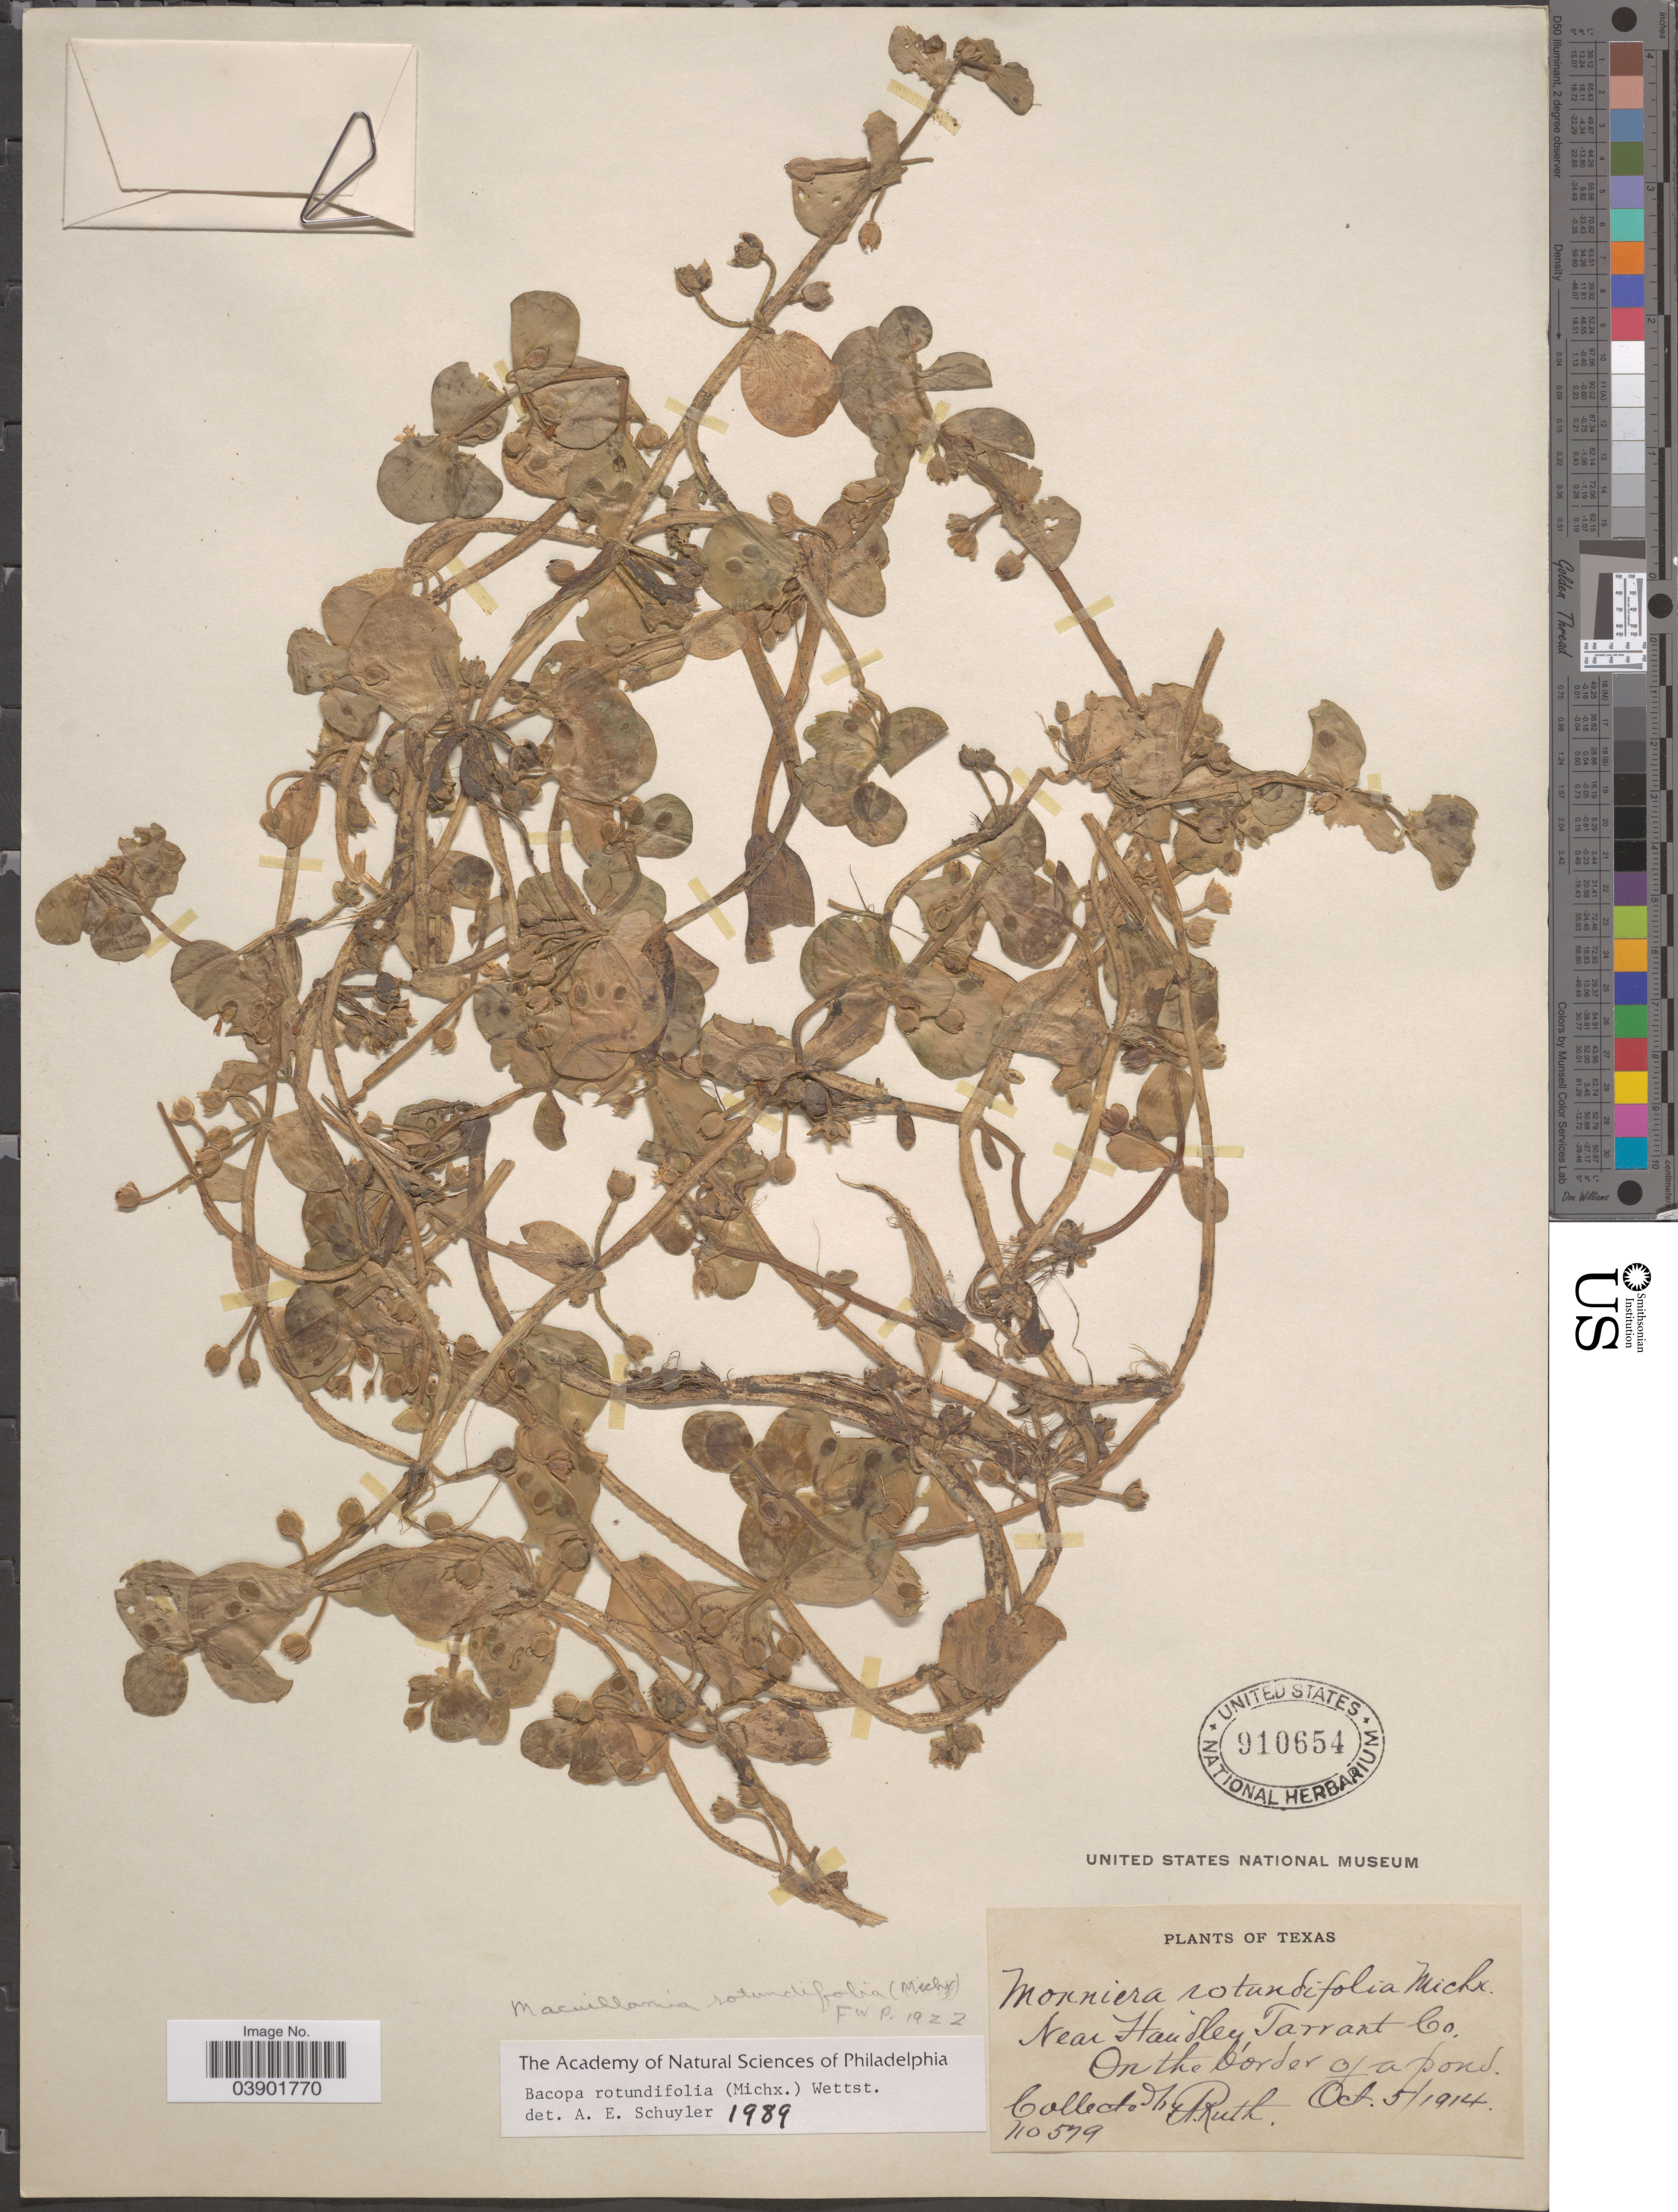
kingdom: Plantae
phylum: Tracheophyta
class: Magnoliopsida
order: Lamiales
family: Plantaginaceae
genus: Bacopa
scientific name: Bacopa rotundifolia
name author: (Michx.) Wettst.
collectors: A. Ruth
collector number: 579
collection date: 1914-10-05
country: United States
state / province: Texas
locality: Near Handley, Tarrant Co. On the border of a pond.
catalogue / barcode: US 910654